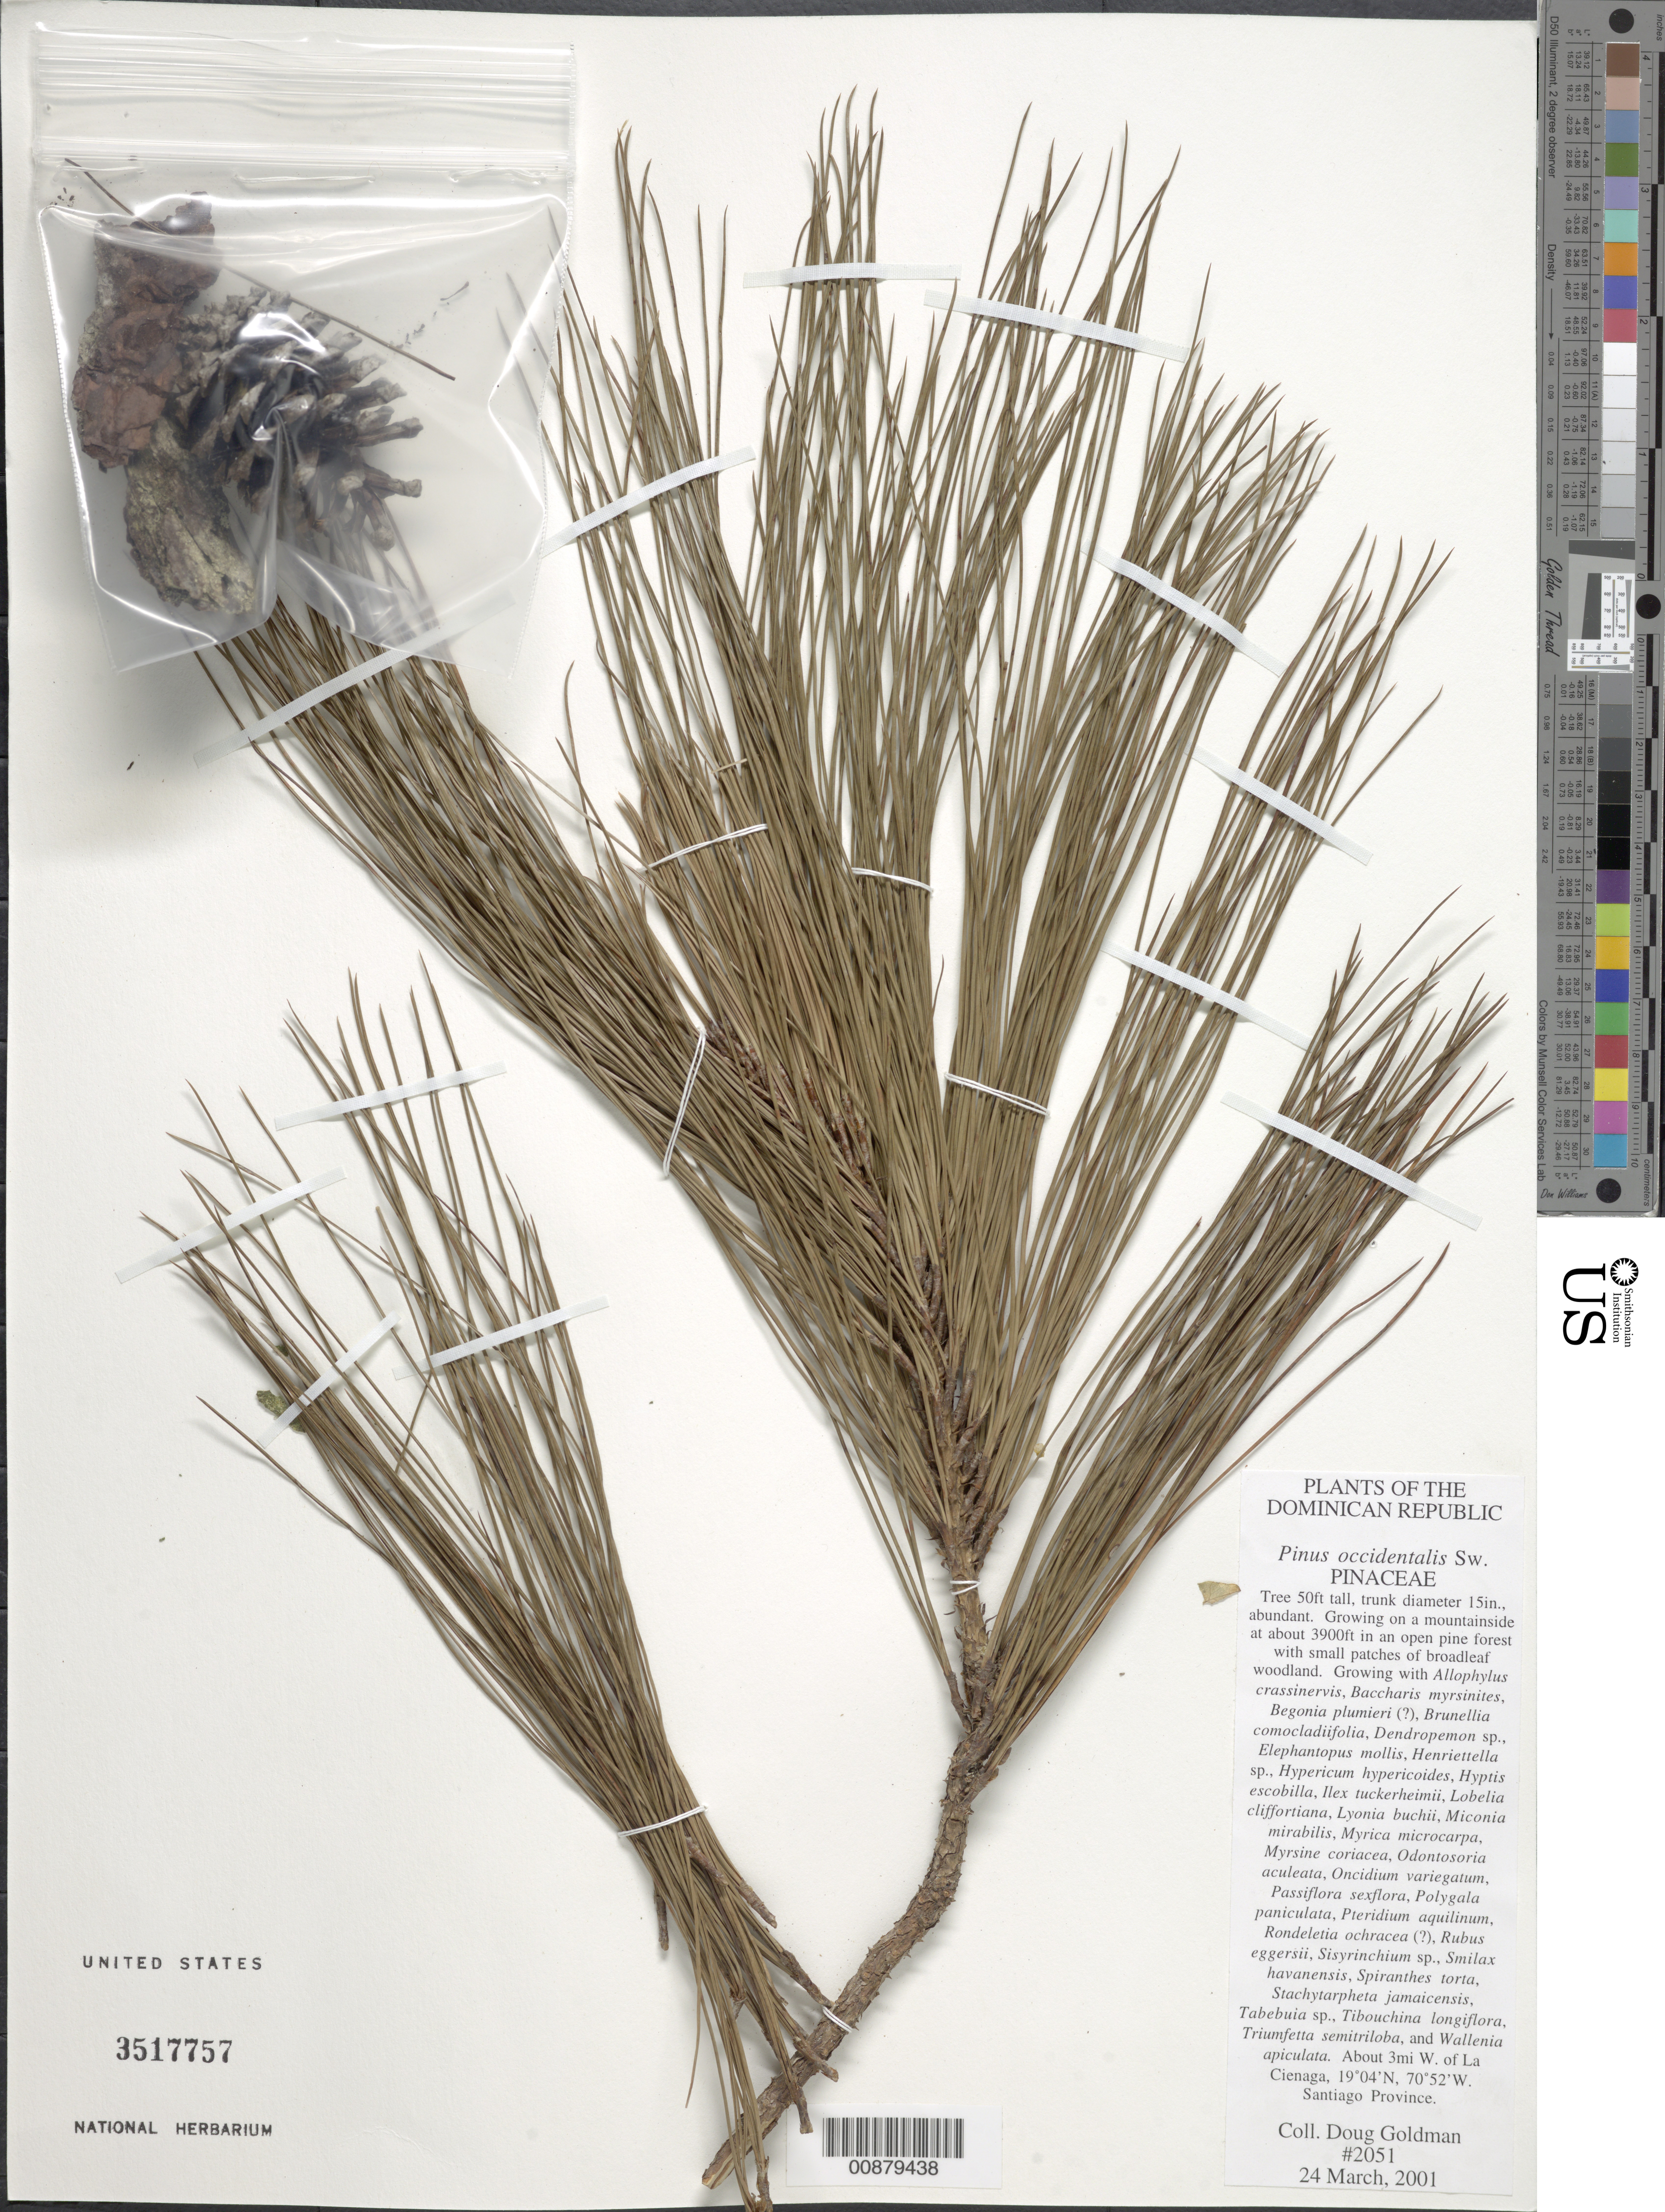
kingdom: Plantae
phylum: Tracheophyta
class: Pinopsida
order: Pinales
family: Pinaceae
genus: Pinus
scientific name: Pinus occidentalis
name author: Sw.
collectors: D. H. Goldman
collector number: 2051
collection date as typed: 24 Mar 2001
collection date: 2001-03-24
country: Dominican Republic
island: Hispaniola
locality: Santiago Province: about 3 mi. W of La Cienaga.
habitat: Growing on a mountainside in an open pine forest with small patches of broadleaf woodland.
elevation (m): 1189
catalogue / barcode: US 3517757